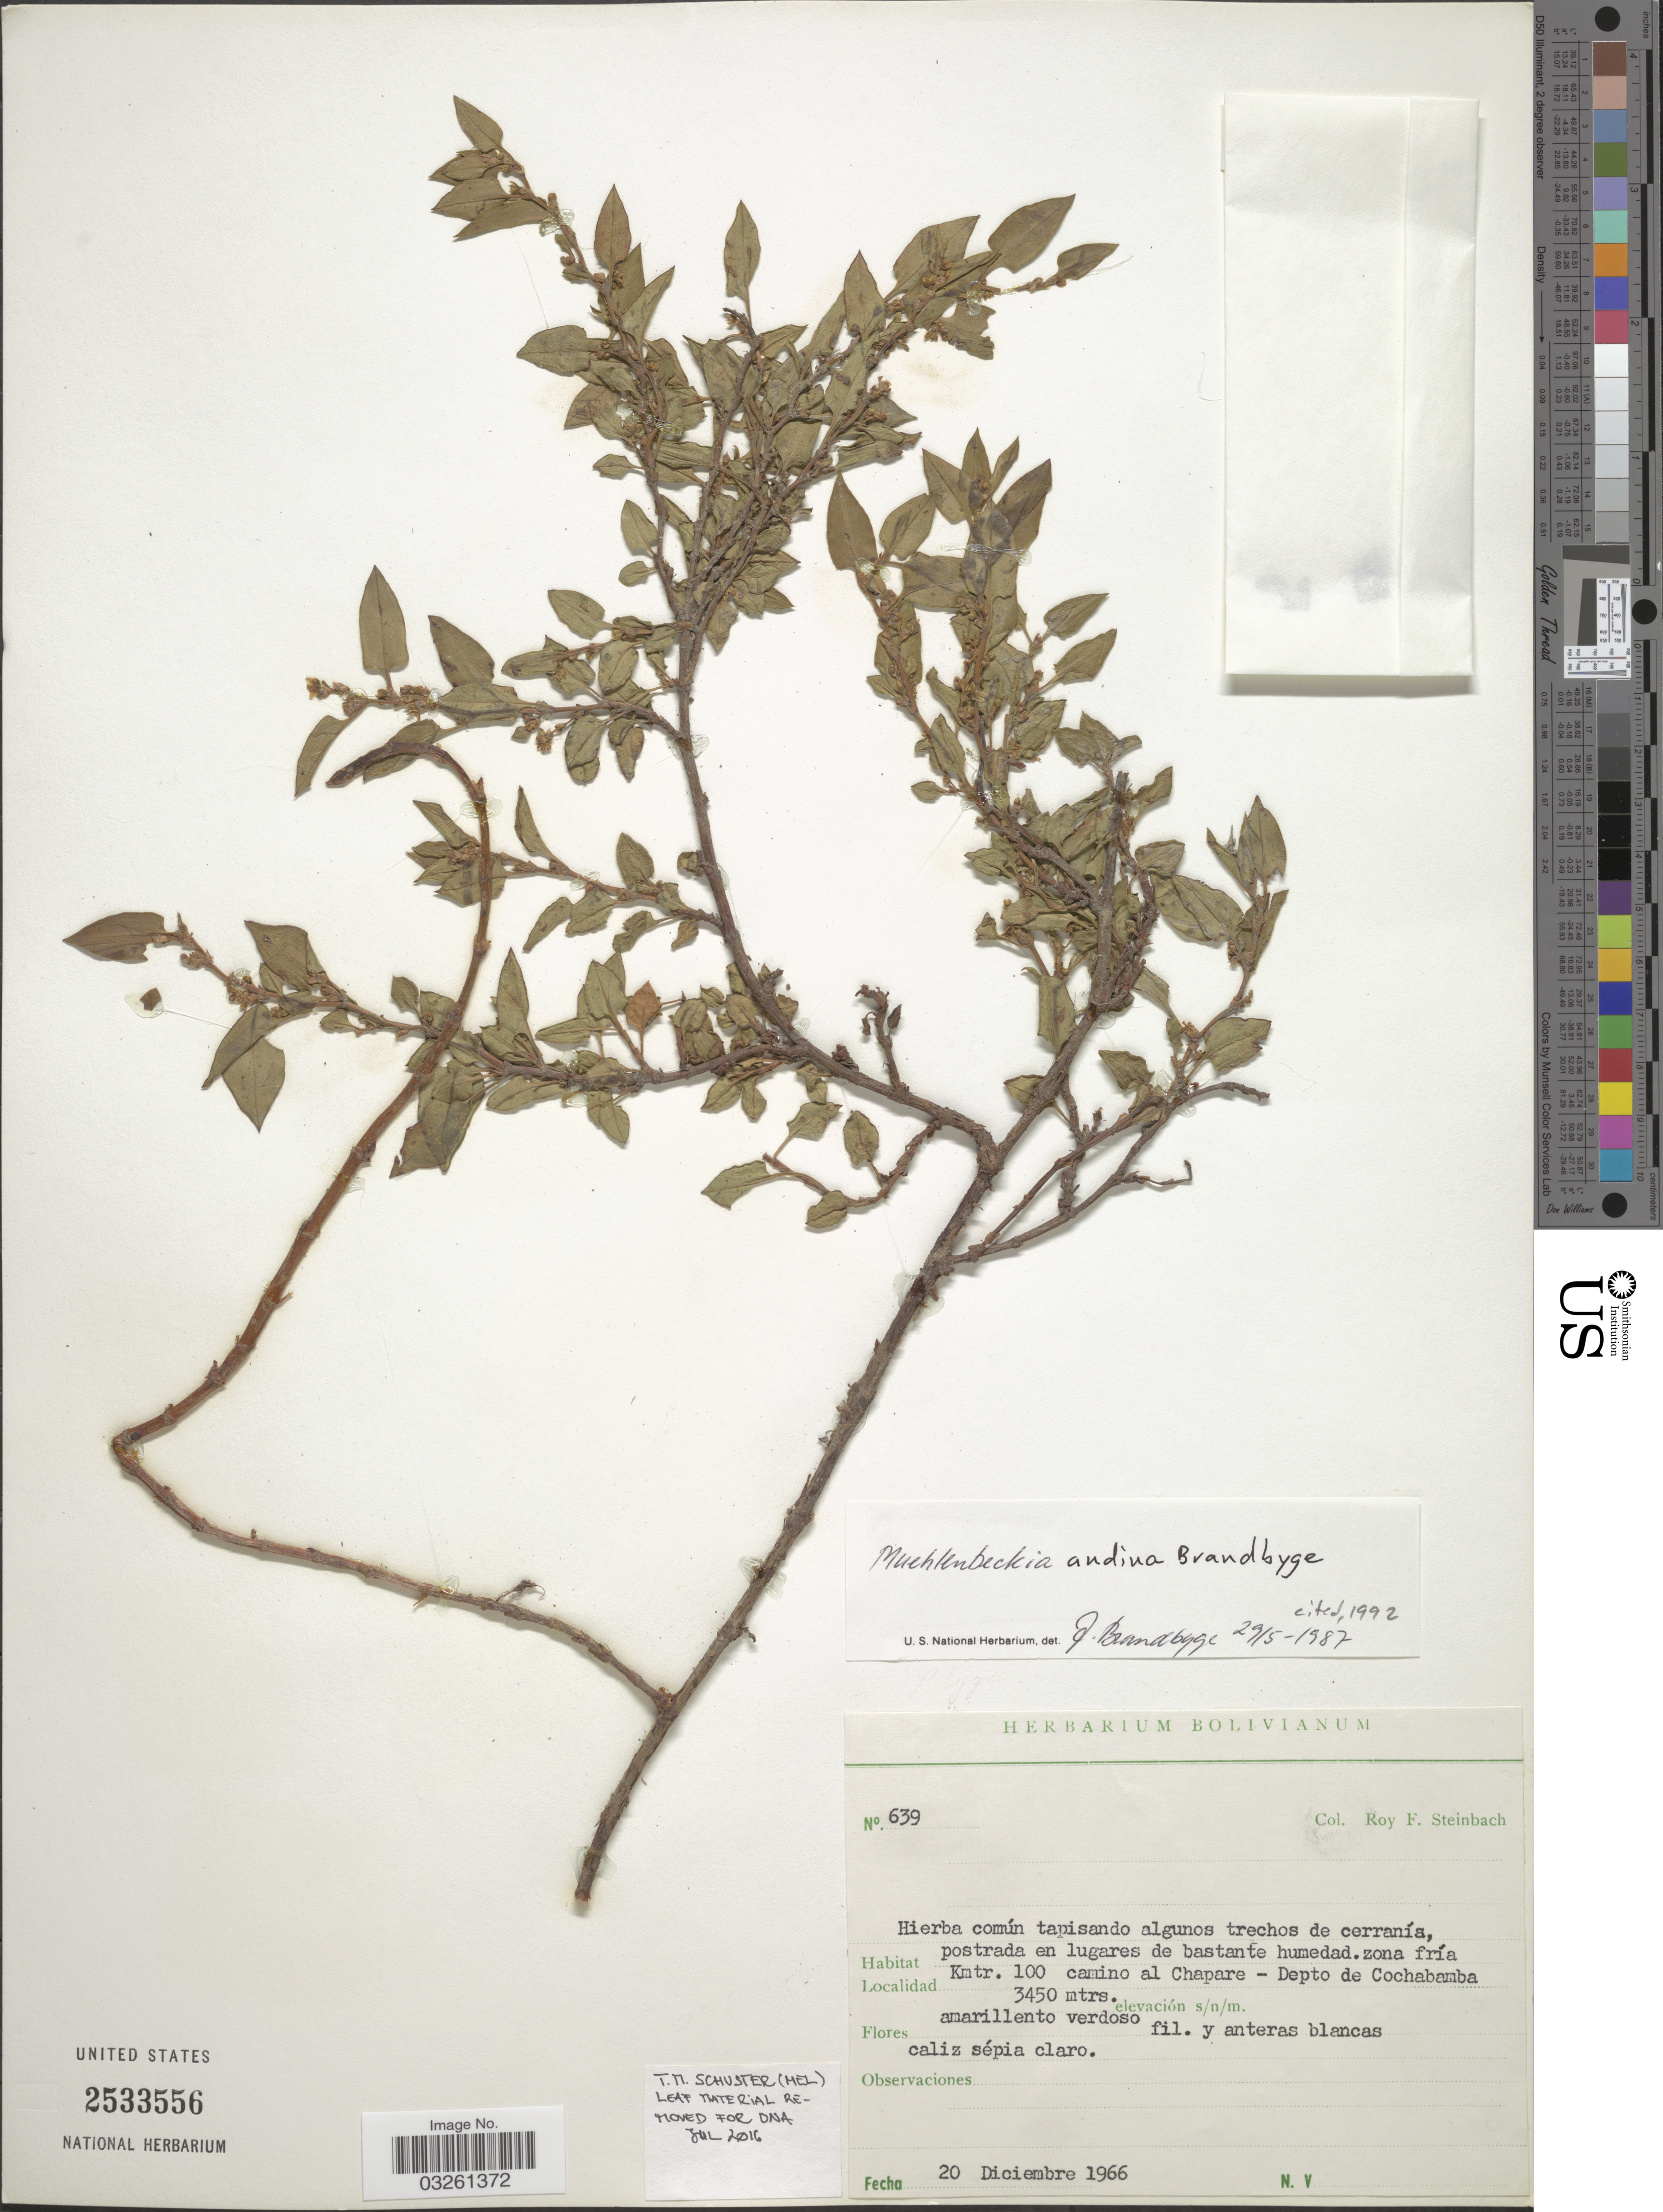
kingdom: Plantae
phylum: Tracheophyta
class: Magnoliopsida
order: Caryophyllales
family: Polygonaceae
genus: Muehlenbeckia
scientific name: Muehlenbeckia andina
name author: Brandbyge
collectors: R. F. Steinbach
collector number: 639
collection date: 1966-12-20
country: Bolivia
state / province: Cochabamba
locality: Kmtr. 100 camino al Chapare - Depto de Cochabamba.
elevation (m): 3450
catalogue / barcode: US 2533556